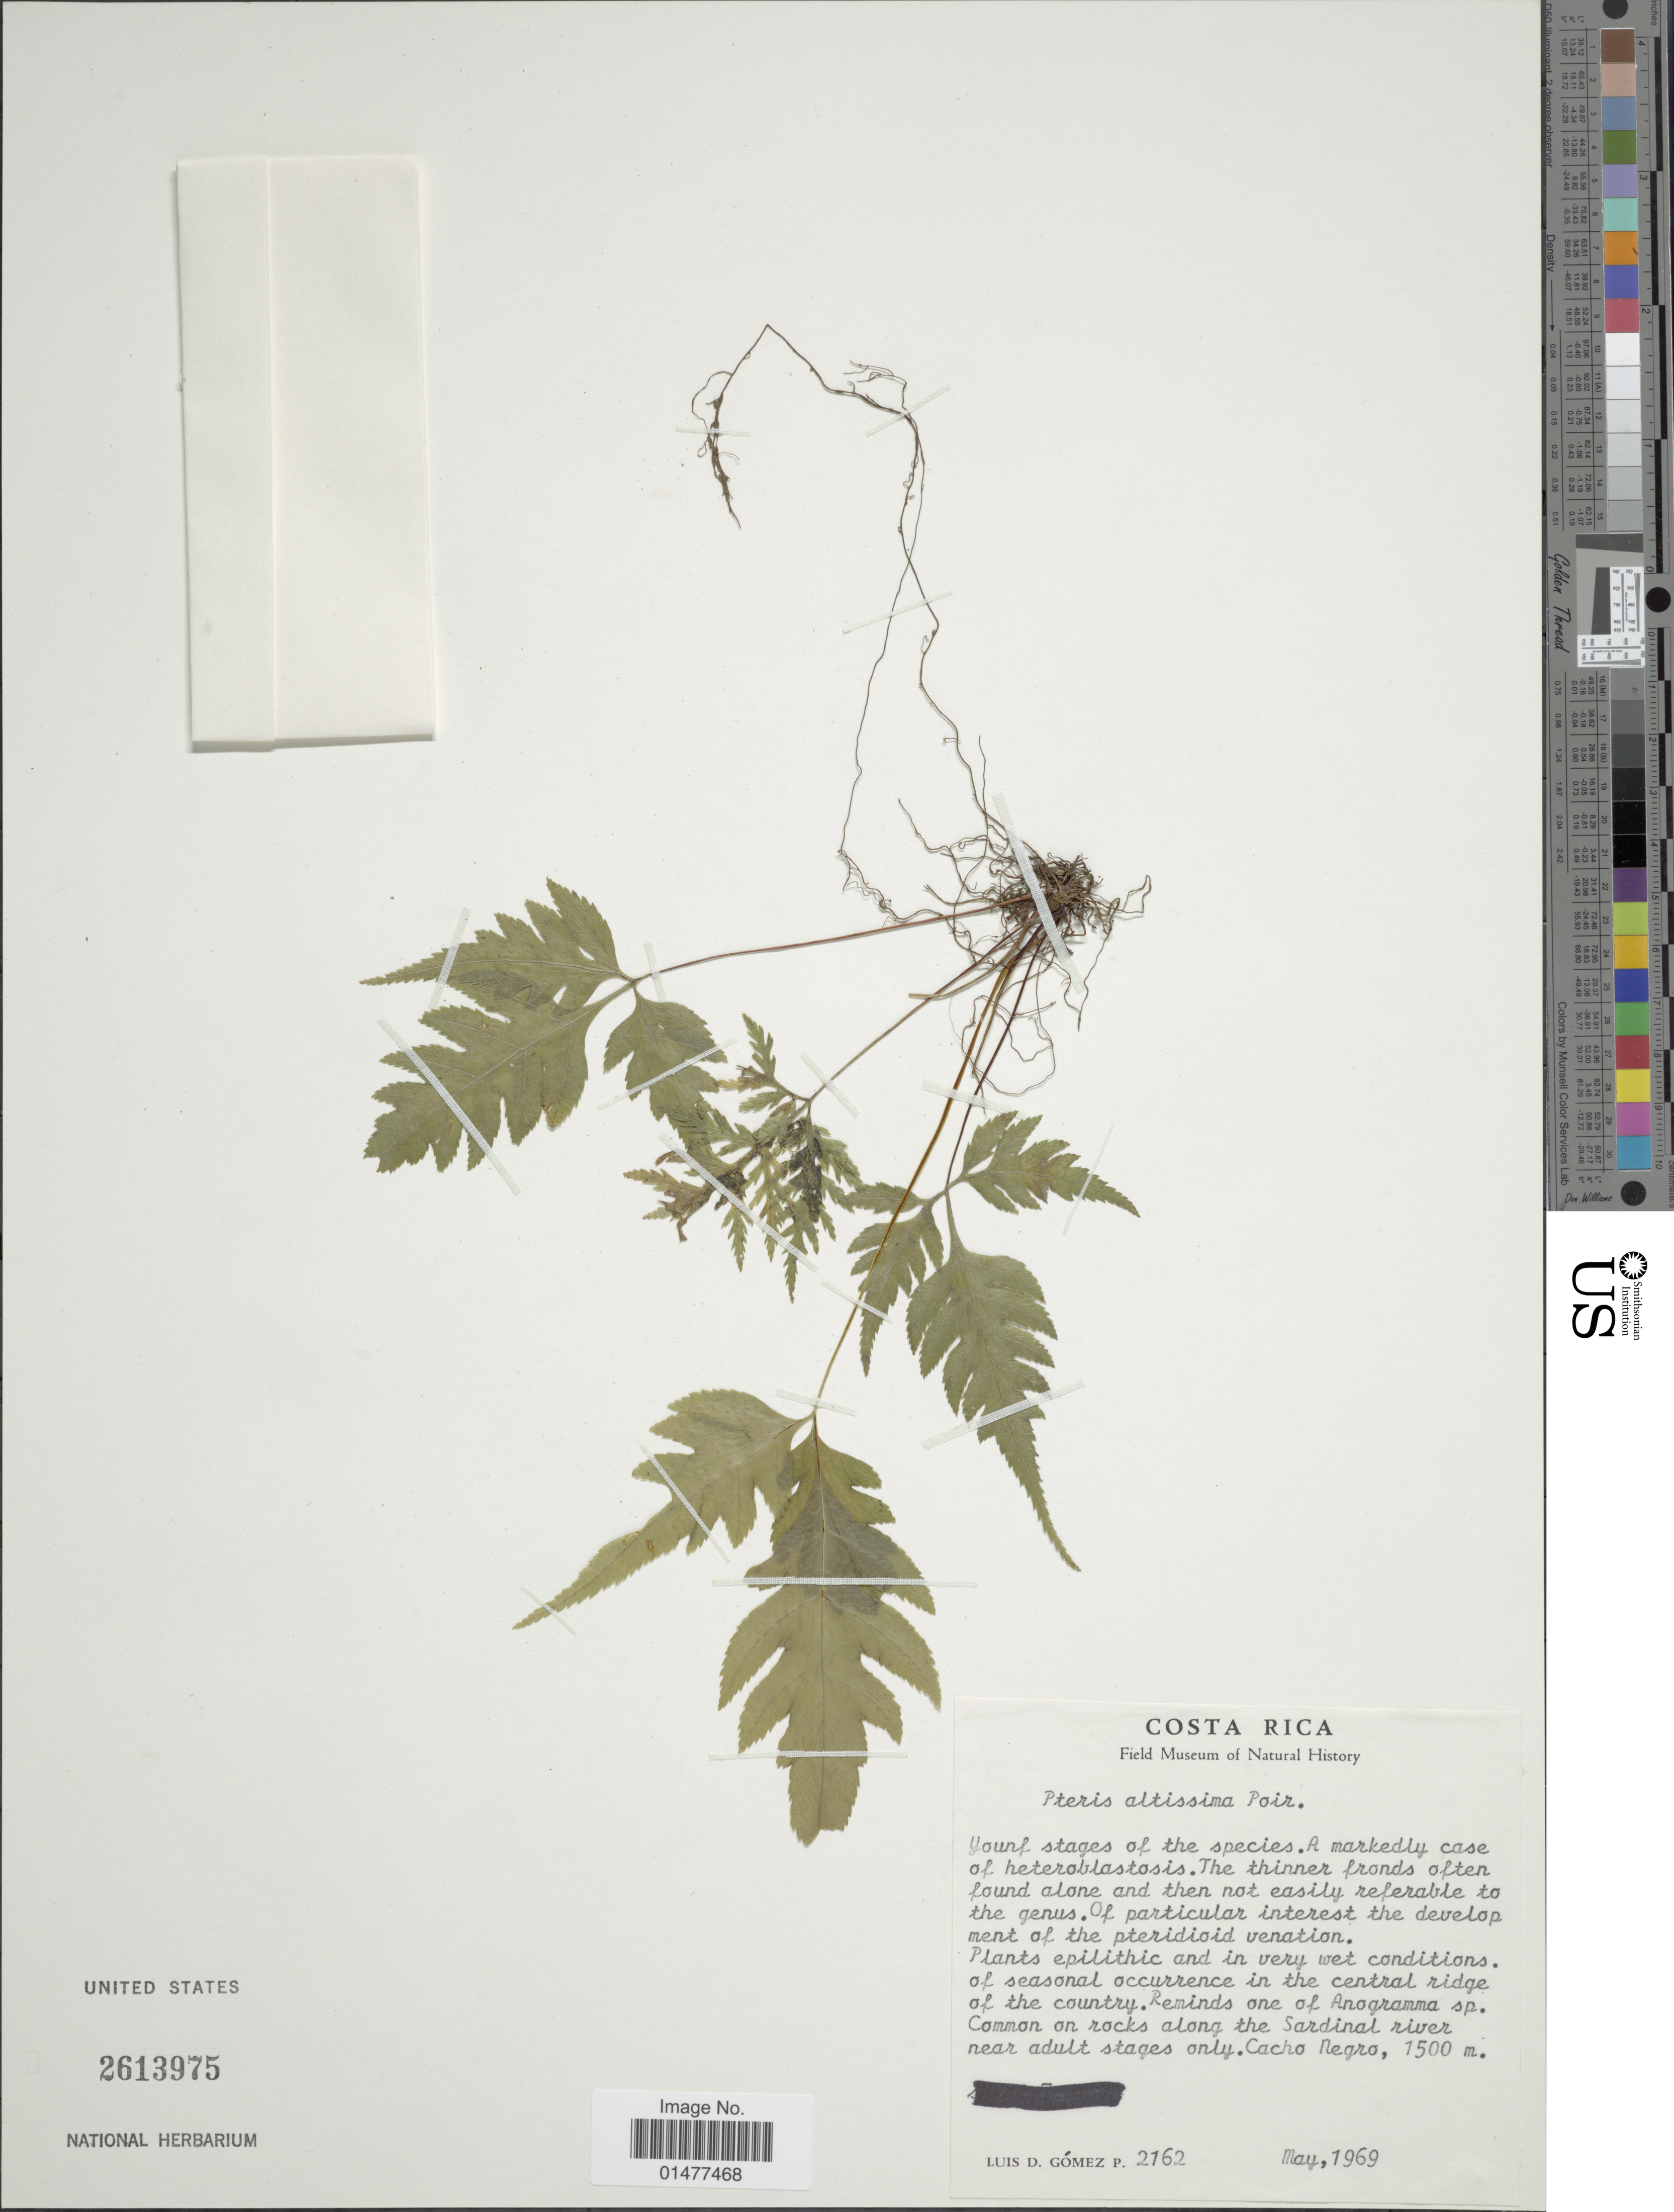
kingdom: Plantae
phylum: Tracheophyta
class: Polypodiopsida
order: Polypodiales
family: Pteridaceae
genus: Pteris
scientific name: Pteris altissima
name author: Poir.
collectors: L. D. Gómez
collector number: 2162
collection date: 1969-05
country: Costa Rica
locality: In the central ridge of the country, common on rocks along the Sardinal river near adult stages only. Cacho Negro.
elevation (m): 1500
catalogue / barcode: US 2613975